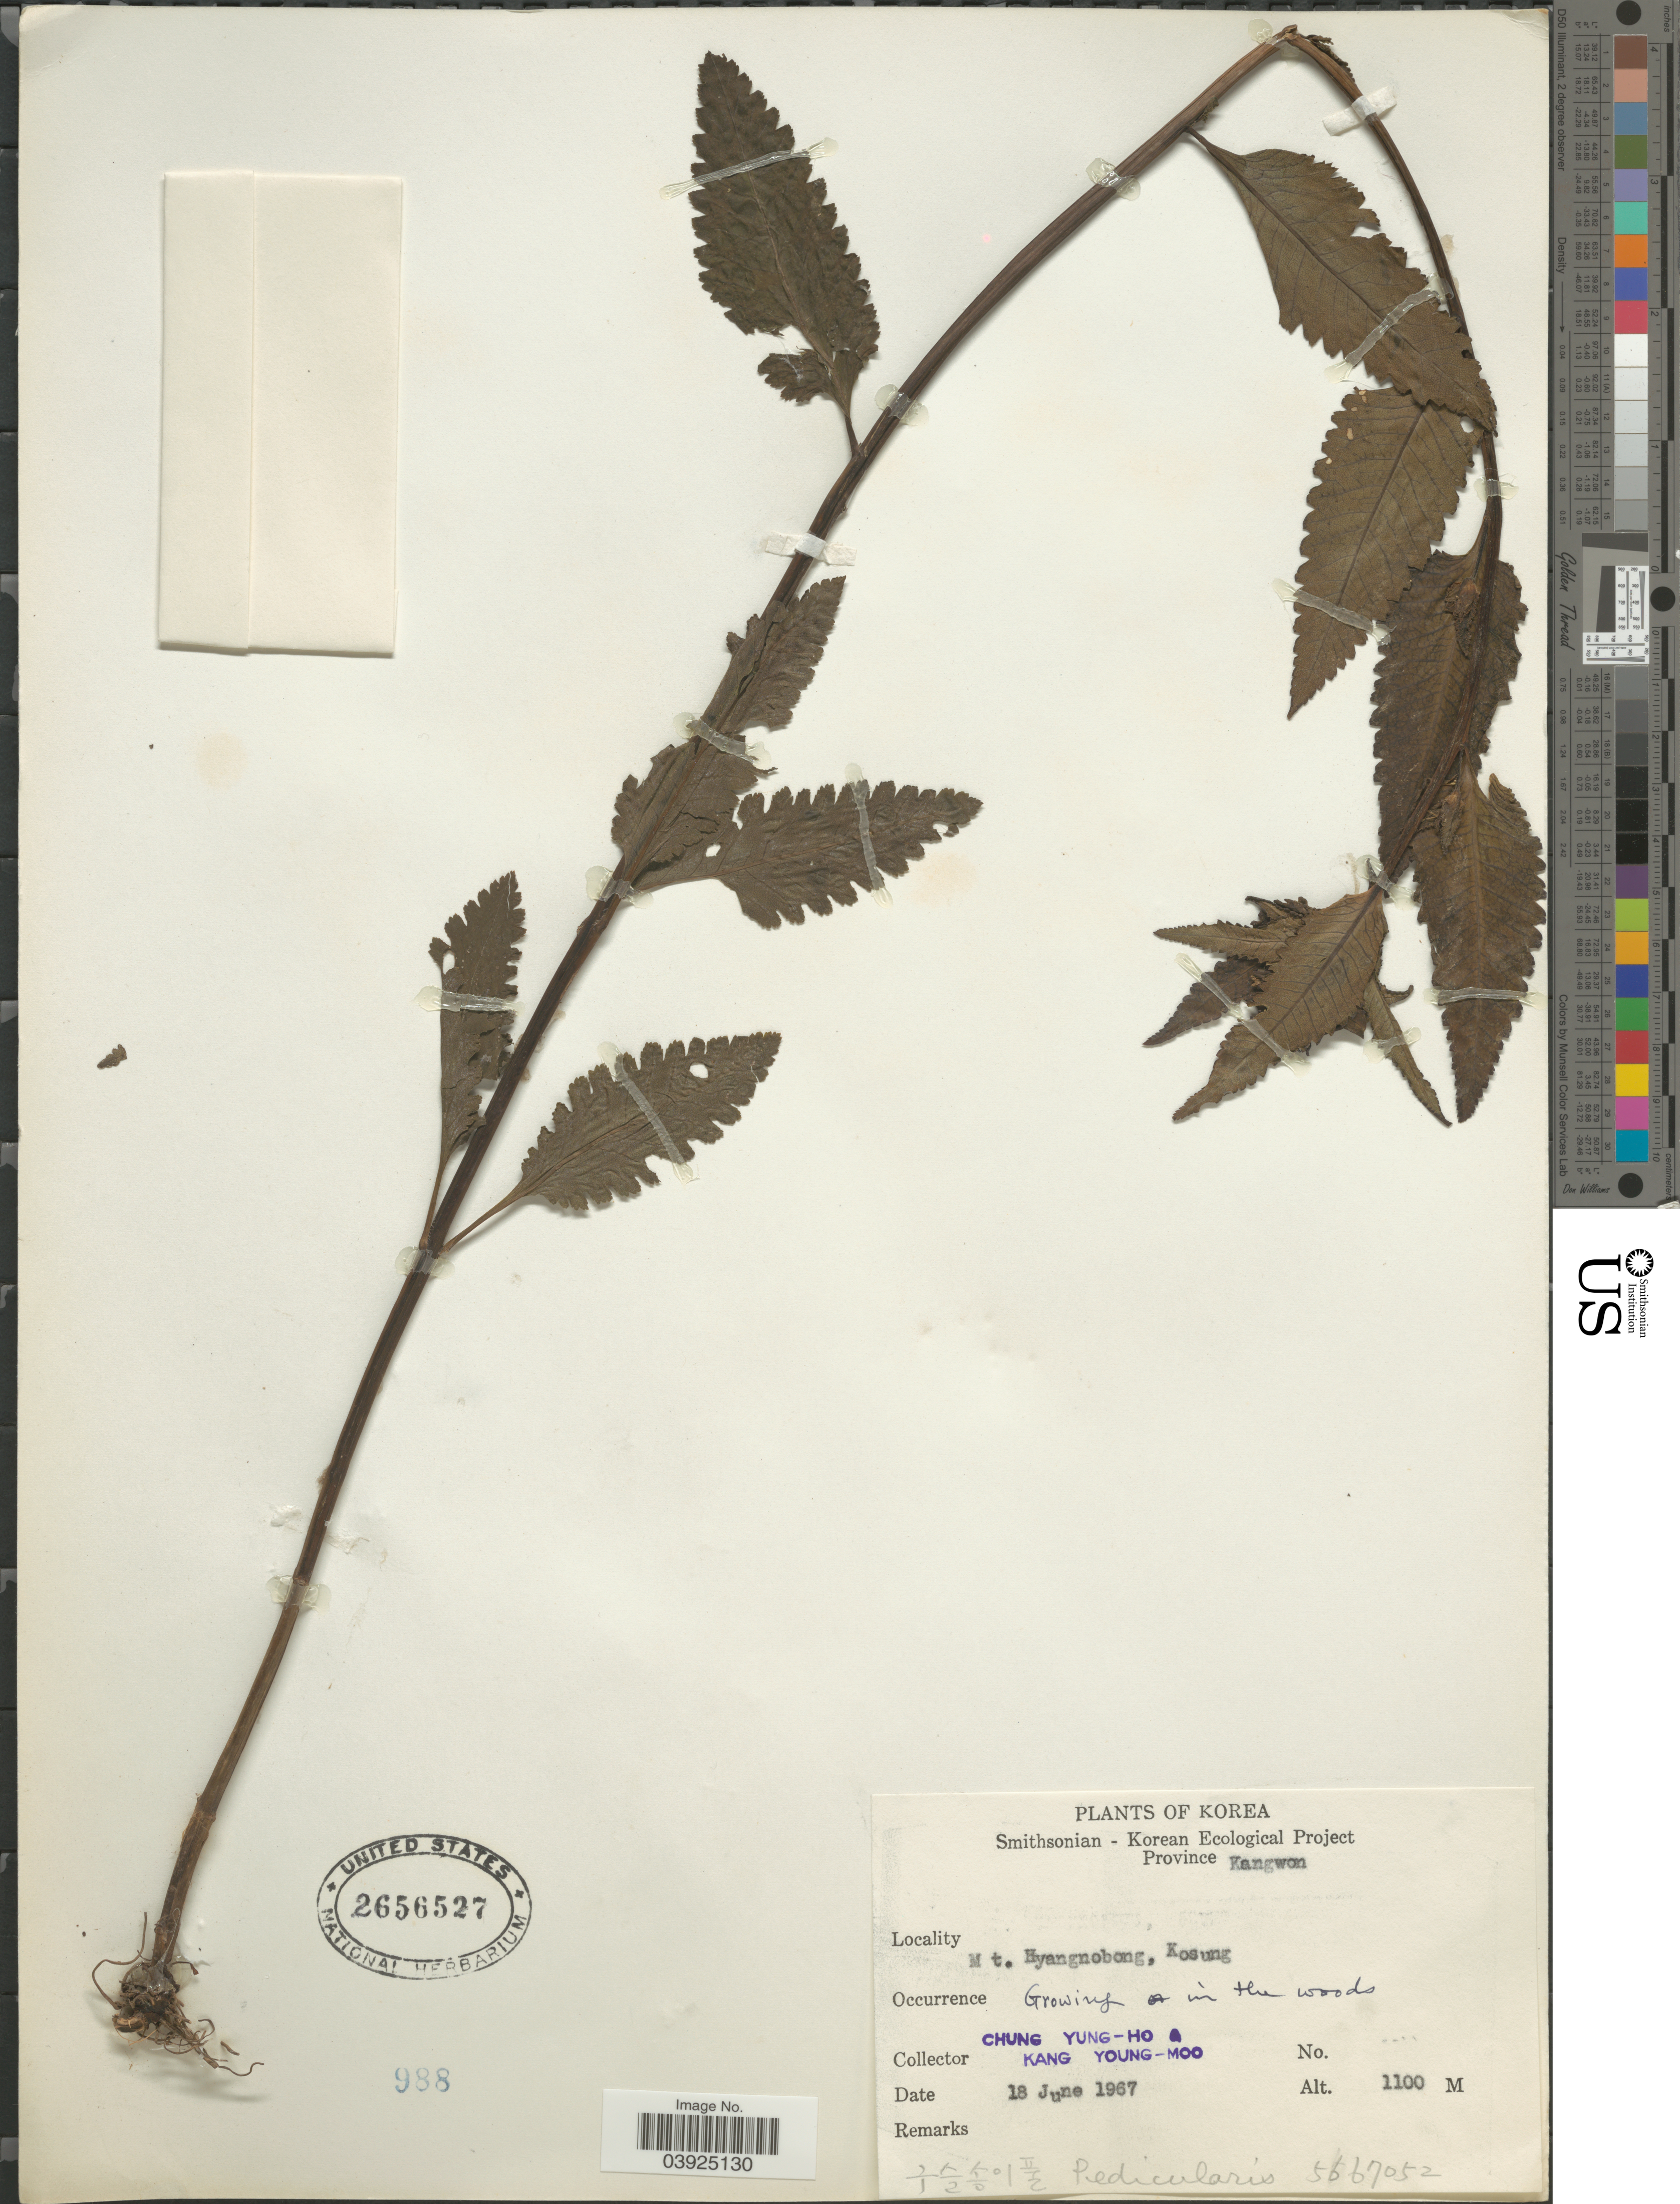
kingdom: Plantae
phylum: Tracheophyta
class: Magnoliopsida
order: Lamiales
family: Orobanchaceae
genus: Pedicularis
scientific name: Pedicularis sp.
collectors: C. Yung-Ho & K. Young-Moo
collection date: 1967-06-18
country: North Korea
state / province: Kangwon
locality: Mt. Hyangnobong, Kosung.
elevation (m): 1100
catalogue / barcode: US 2656527